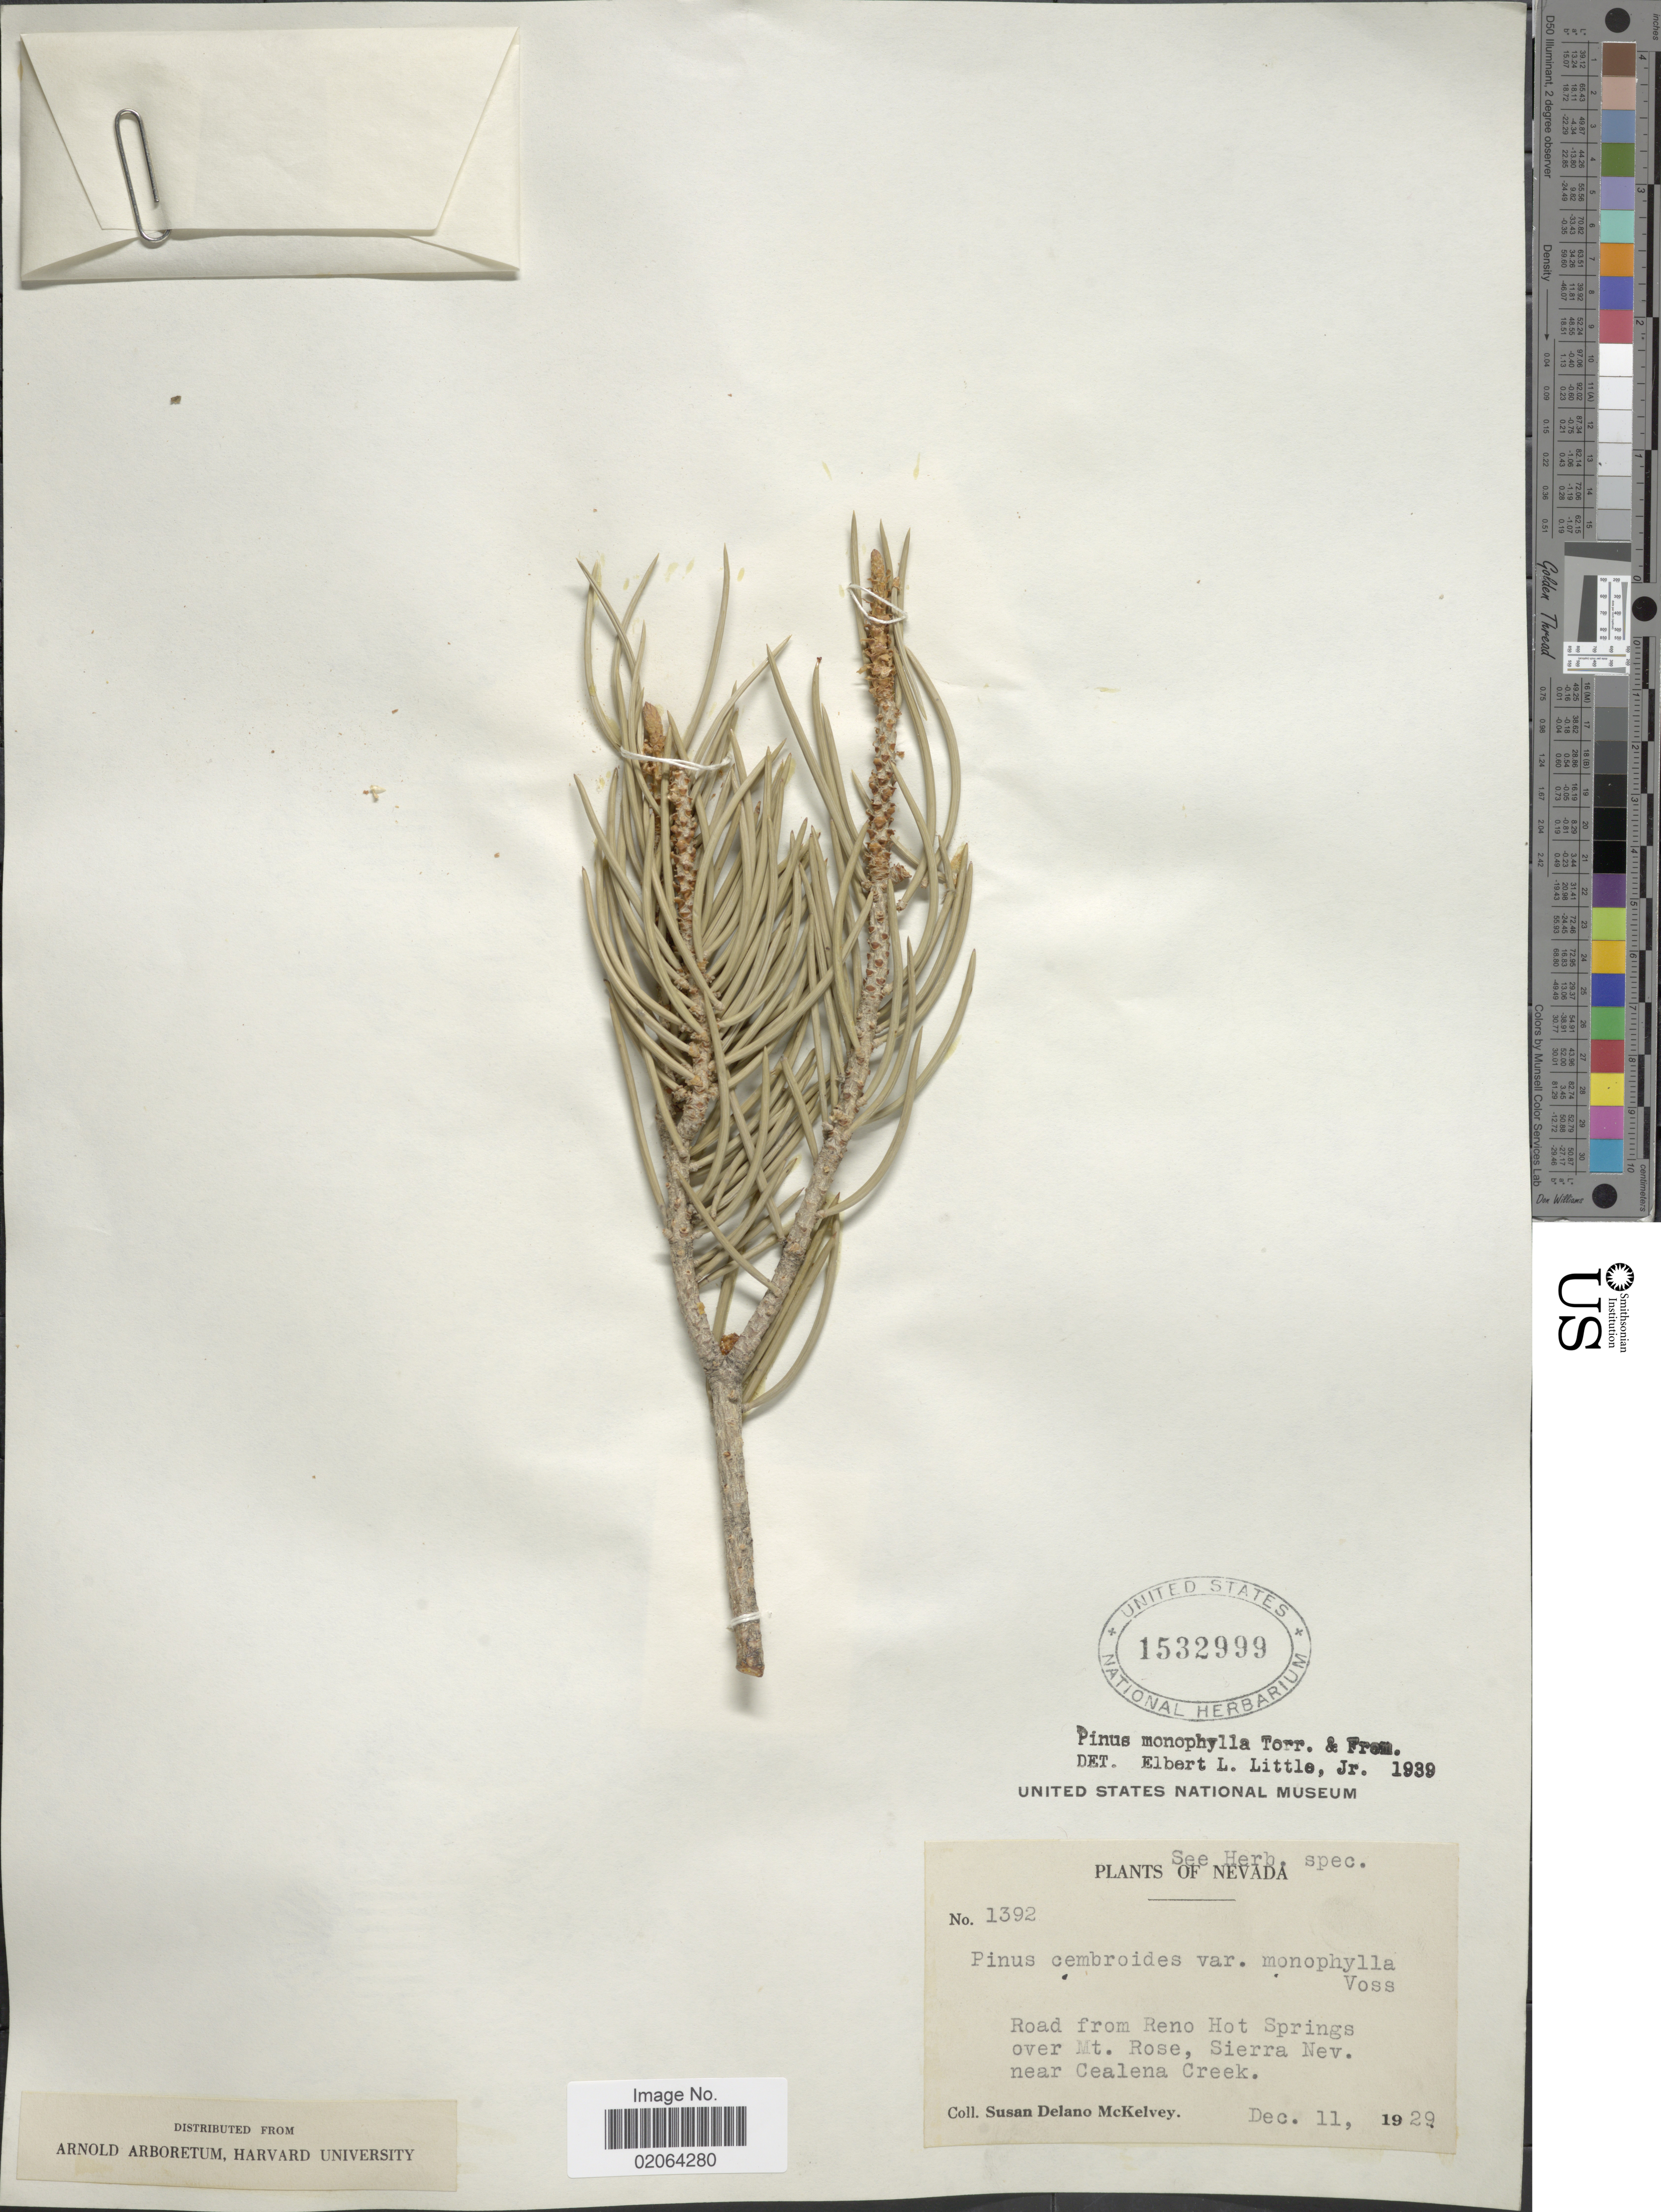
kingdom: Plantae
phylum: Tracheophyta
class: Pinopsida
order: Pinales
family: Pinaceae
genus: Pinus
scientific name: Pinus monophylla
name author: Torr. & Frém.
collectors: S. A. McKelvey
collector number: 1392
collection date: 1929-12-11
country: United States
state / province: Nevada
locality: Nevada, Road from Reno Hot Springs over Mt, Rose, Sierra Nev. near Cealena Creek.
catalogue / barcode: US 1532999